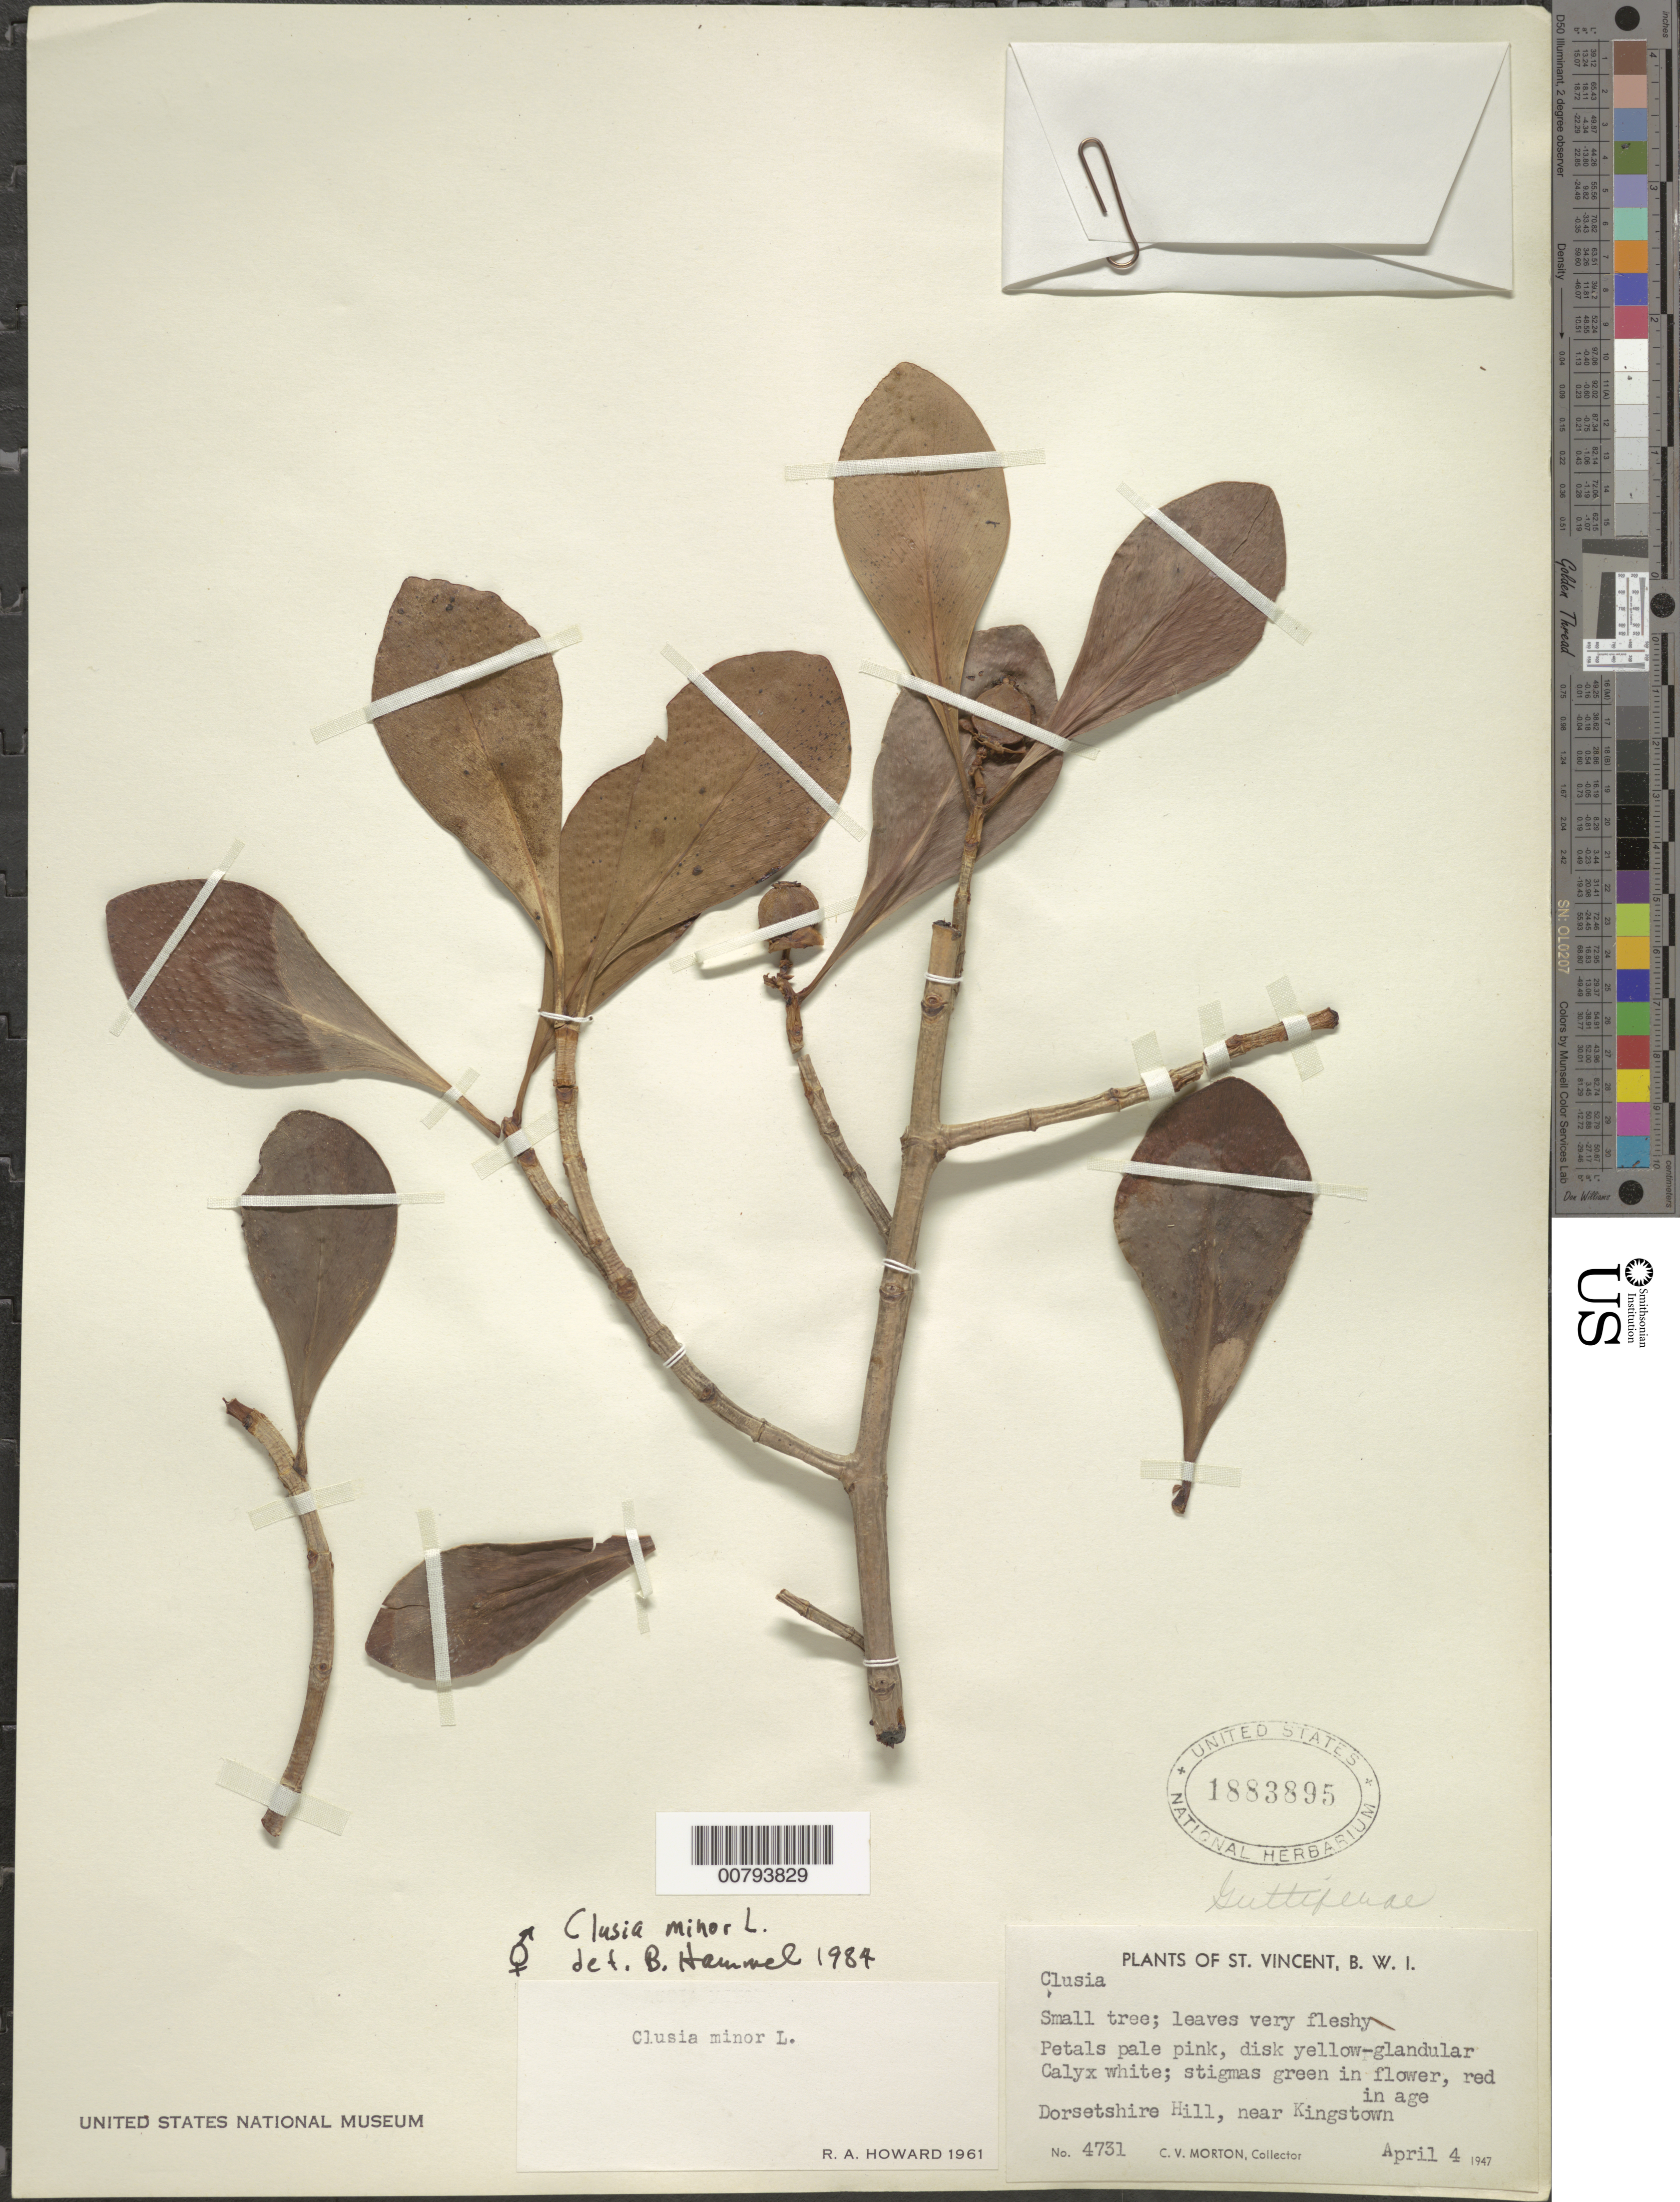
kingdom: Plantae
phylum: Tracheophyta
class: Magnoliopsida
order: Malpighiales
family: Clusiaceae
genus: Clusia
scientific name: Clusia minor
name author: L.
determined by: Hammel, Barry E., (MO), Missouri Botanical Garden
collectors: C. V. Morton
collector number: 4731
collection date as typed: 04 Apr 1947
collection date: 1947-04-04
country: St. Vincent - Grenadines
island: St. Vincent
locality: Dorsetshire Hill, near Kingstown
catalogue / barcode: US 1883895